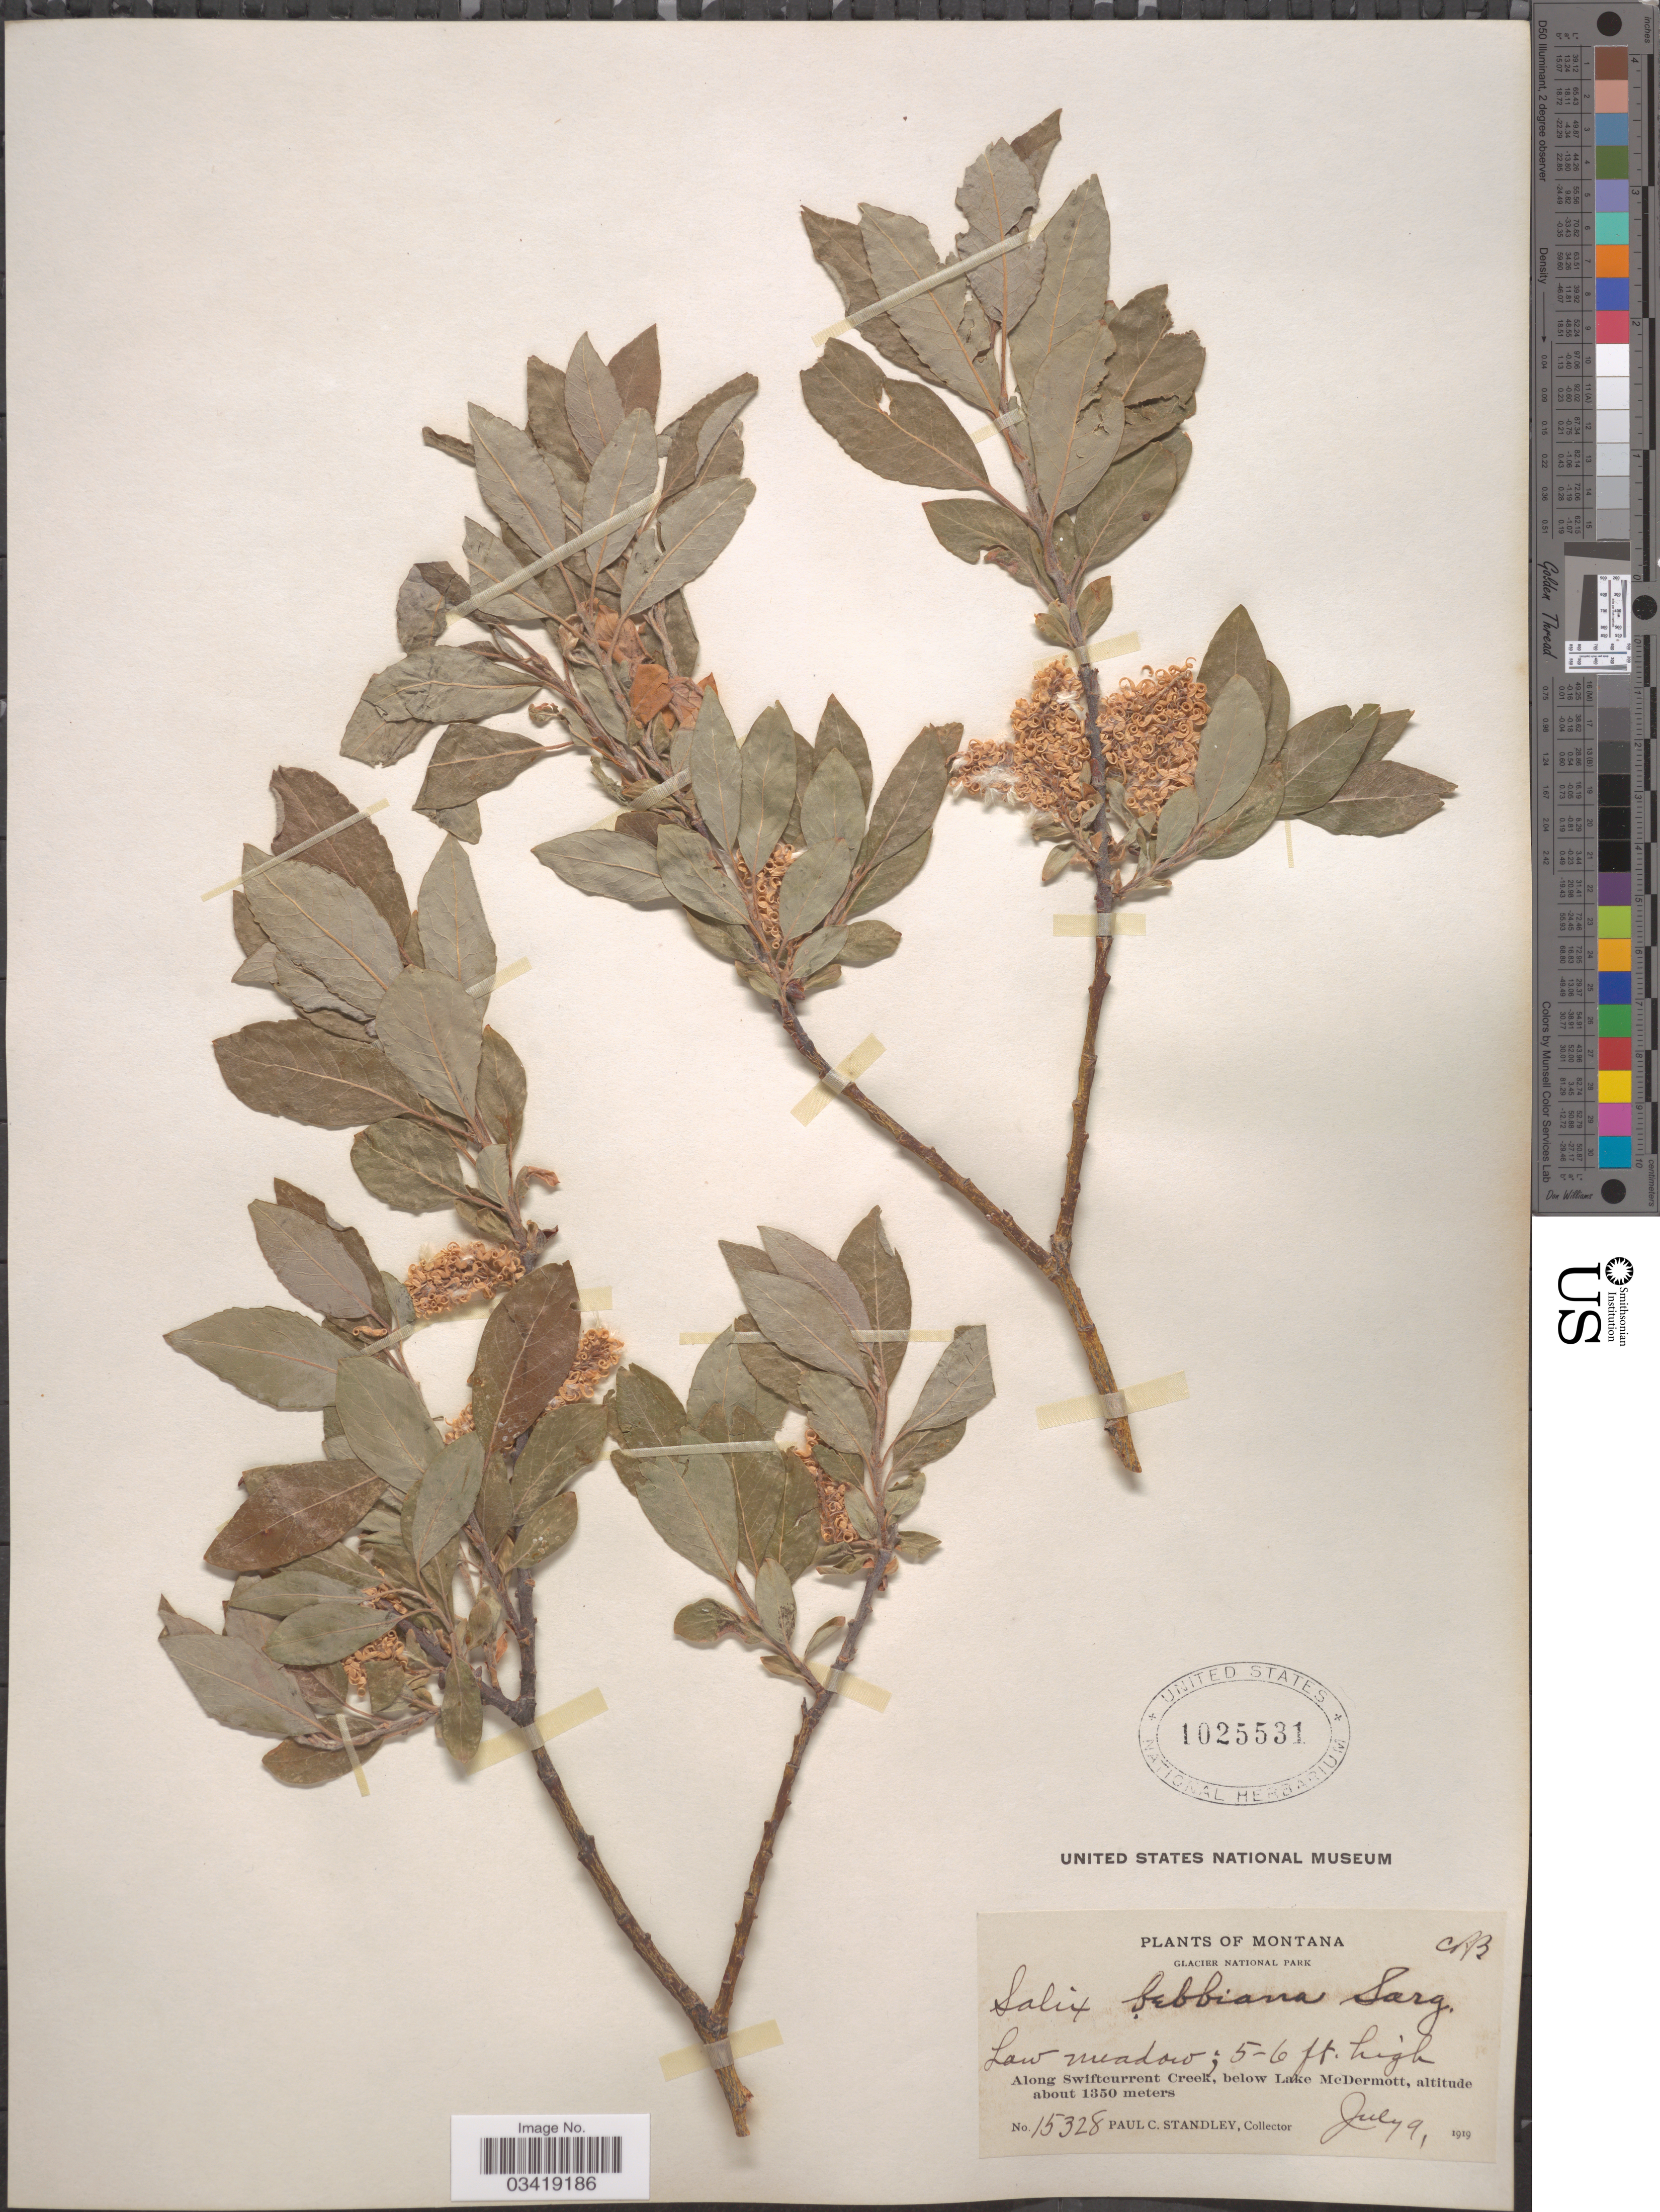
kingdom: Plantae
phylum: Tracheophyta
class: Magnoliopsida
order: Malpighiales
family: Salicaceae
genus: Salix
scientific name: Salix bebbiana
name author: Sarg.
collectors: P. C. Standley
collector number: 15328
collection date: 1919-07-09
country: United States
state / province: Montana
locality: Glacier National Park. Along Swiftcurrent Creek, below Lake McDermott.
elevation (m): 1350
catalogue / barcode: US 1025531